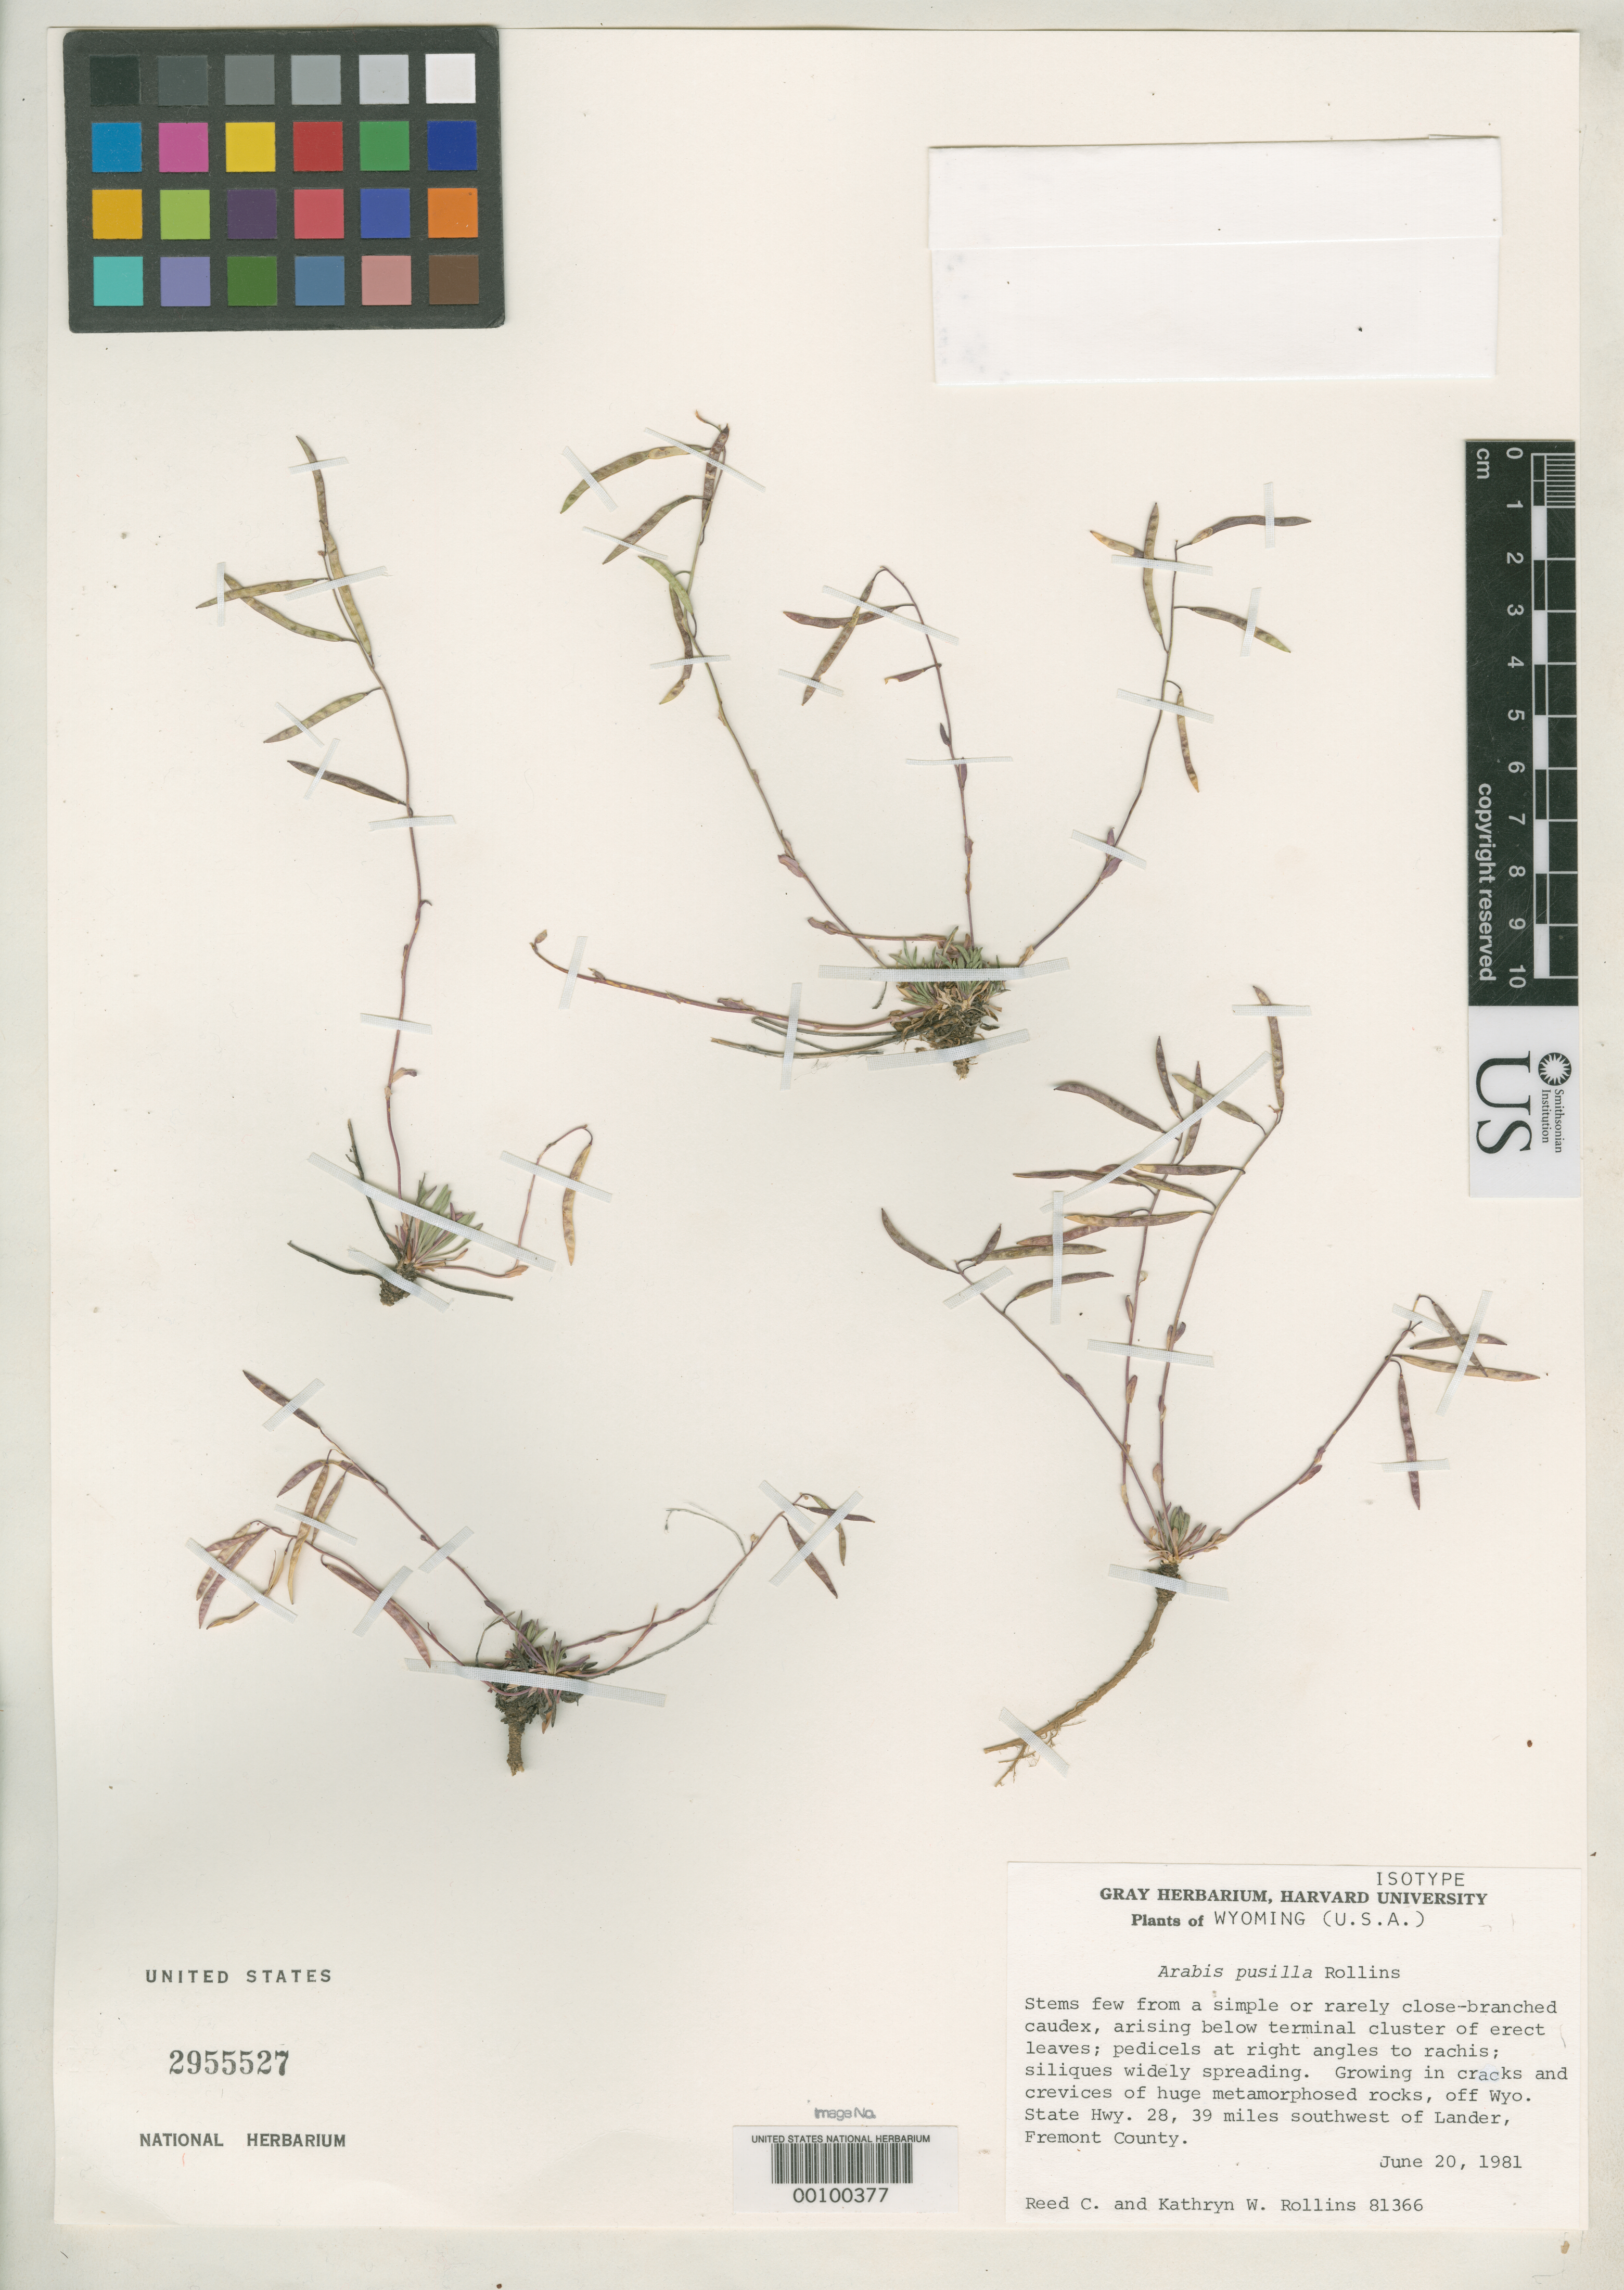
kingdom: Plantae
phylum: Tracheophyta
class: Magnoliopsida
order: Brassicales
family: Brassicaceae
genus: Arabis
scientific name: Arabis pusilla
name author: Rollins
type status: Isotype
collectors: R. C. Rollins & K. W. Rollins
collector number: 81366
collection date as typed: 20 Jun 1981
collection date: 1981-06-20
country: United States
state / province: Wyoming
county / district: Fremont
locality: Off Wyoming State Hwy. 28, SW of Lander.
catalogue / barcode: US 2955527